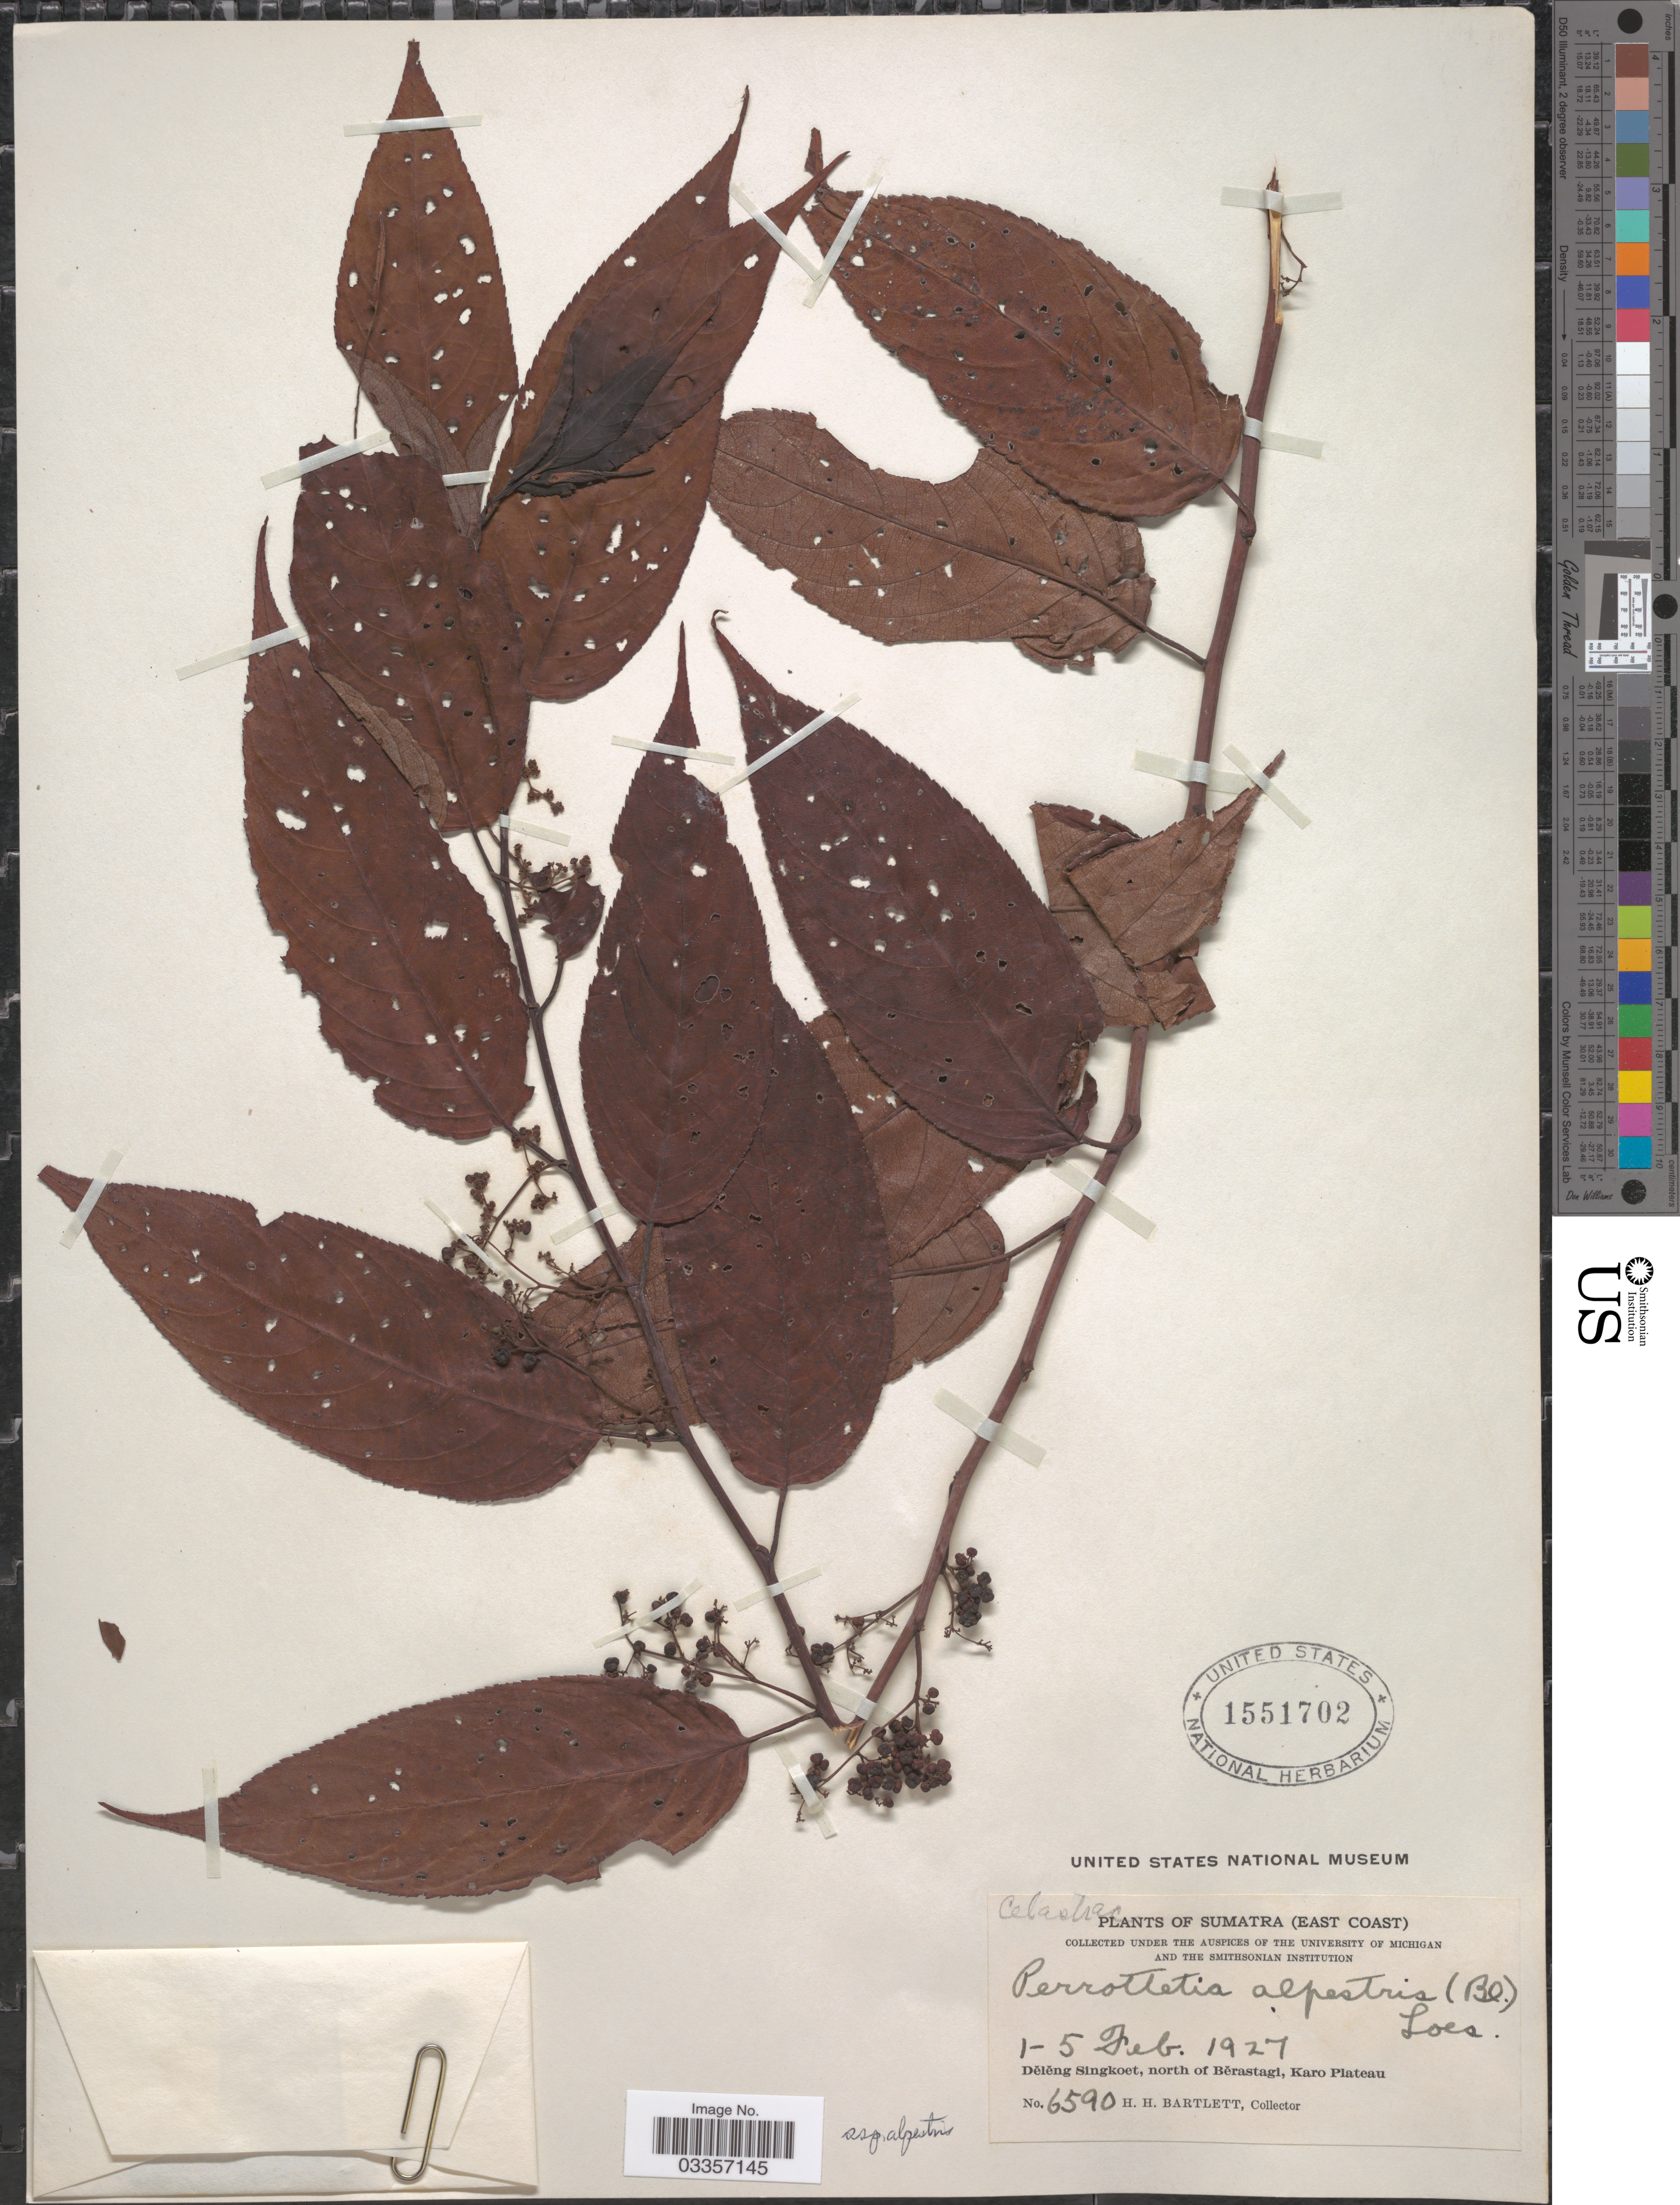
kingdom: Plantae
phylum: Tracheophyta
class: Magnoliopsida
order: Huerteales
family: Dipentodontaceae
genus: Perrottetia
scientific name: Perrottetia alpestris subsp. alpestris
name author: (Blume) Loes.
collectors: H. H. Bartlett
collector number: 6590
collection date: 1927-02-01/1927-02-05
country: Indonesia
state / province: Sumatra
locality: (East Coast), Dĕlĕng Singkoet, north of Bĕrastagi, Karo Plateau.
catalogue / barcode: US 1551702